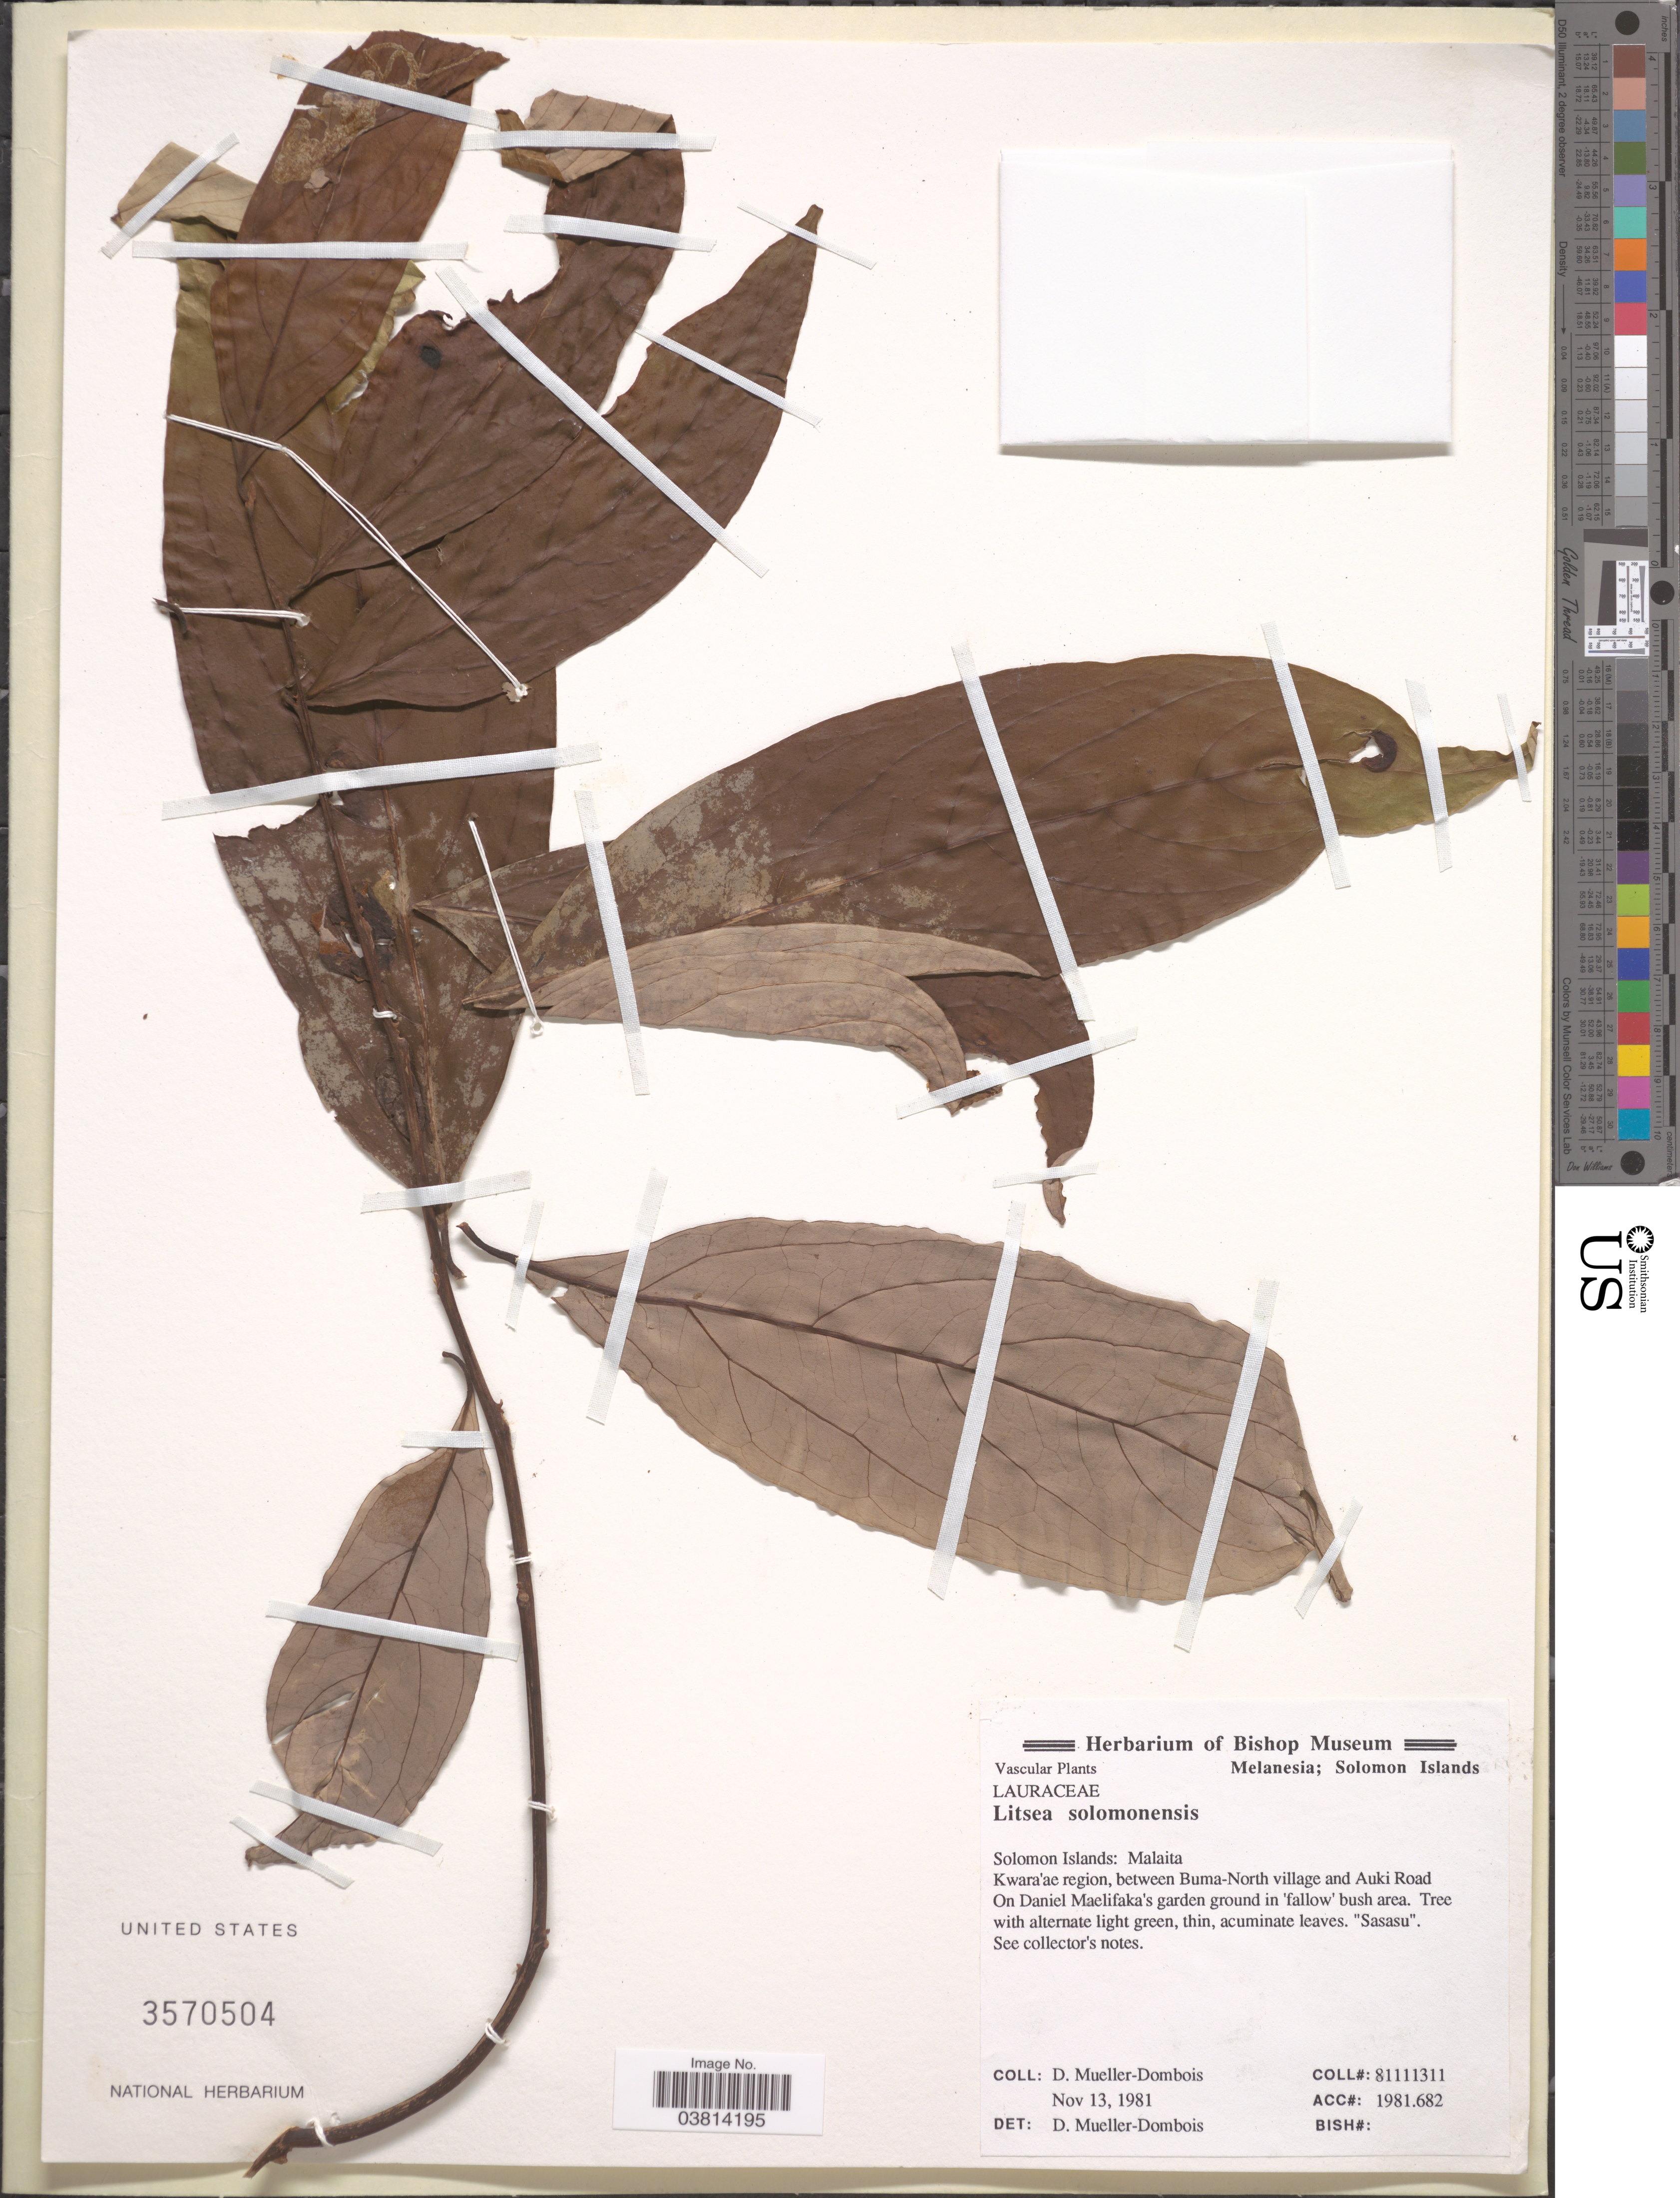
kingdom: Plantae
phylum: Tracheophyta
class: Magnoliopsida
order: Laurales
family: Lauraceae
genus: Litsea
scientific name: Litsea solomonensis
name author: C.K. Allen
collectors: D. Mueller-Dombois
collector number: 81111311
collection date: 1981-11-13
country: Solomon Islands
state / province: Solomon Islands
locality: Malaita. Kwara'ae region, between Buma-North village and Auki Road. On Daniel Maelifaka's garden ground in 'fallow' bush area.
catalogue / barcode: US 3570504